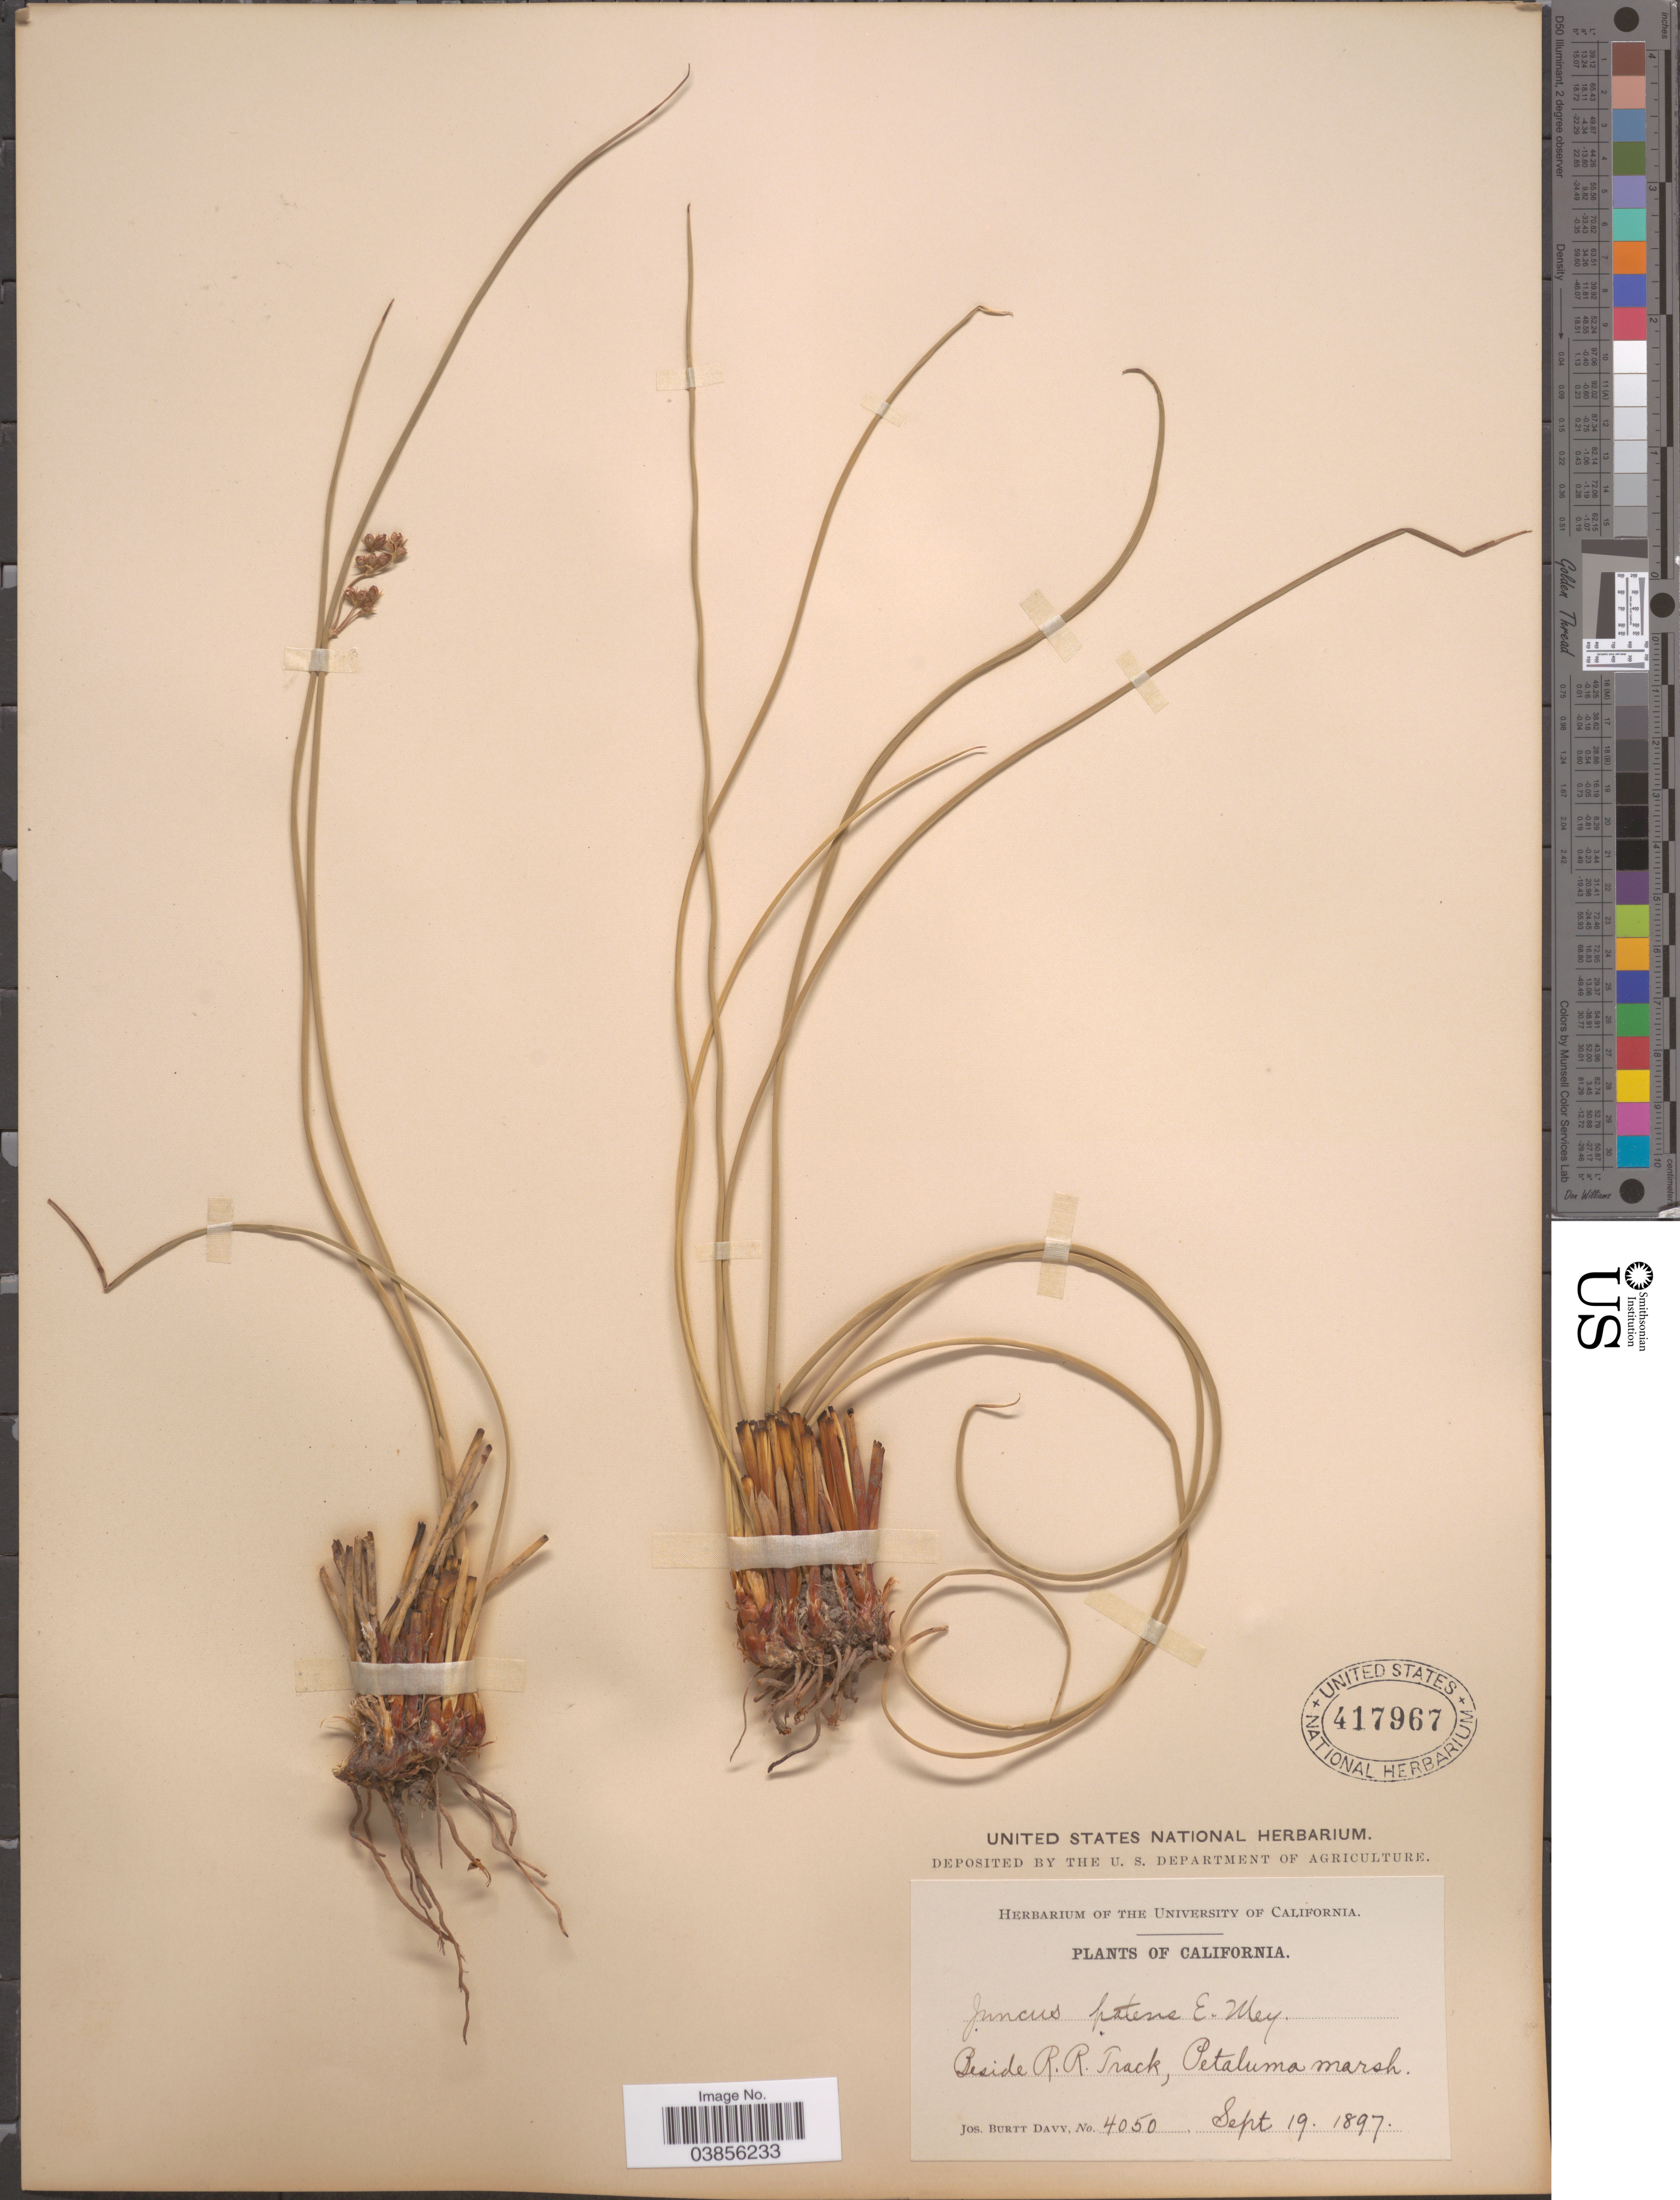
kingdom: Plantae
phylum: Tracheophyta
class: Liliopsida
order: Poales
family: Juncaceae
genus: Juncus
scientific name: Juncus patens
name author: E. Mey.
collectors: J. Burtt Davy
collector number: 4050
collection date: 1897-09-19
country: United States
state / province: California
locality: Beside R.R. Track, Petaluma marsh.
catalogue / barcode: US 417967